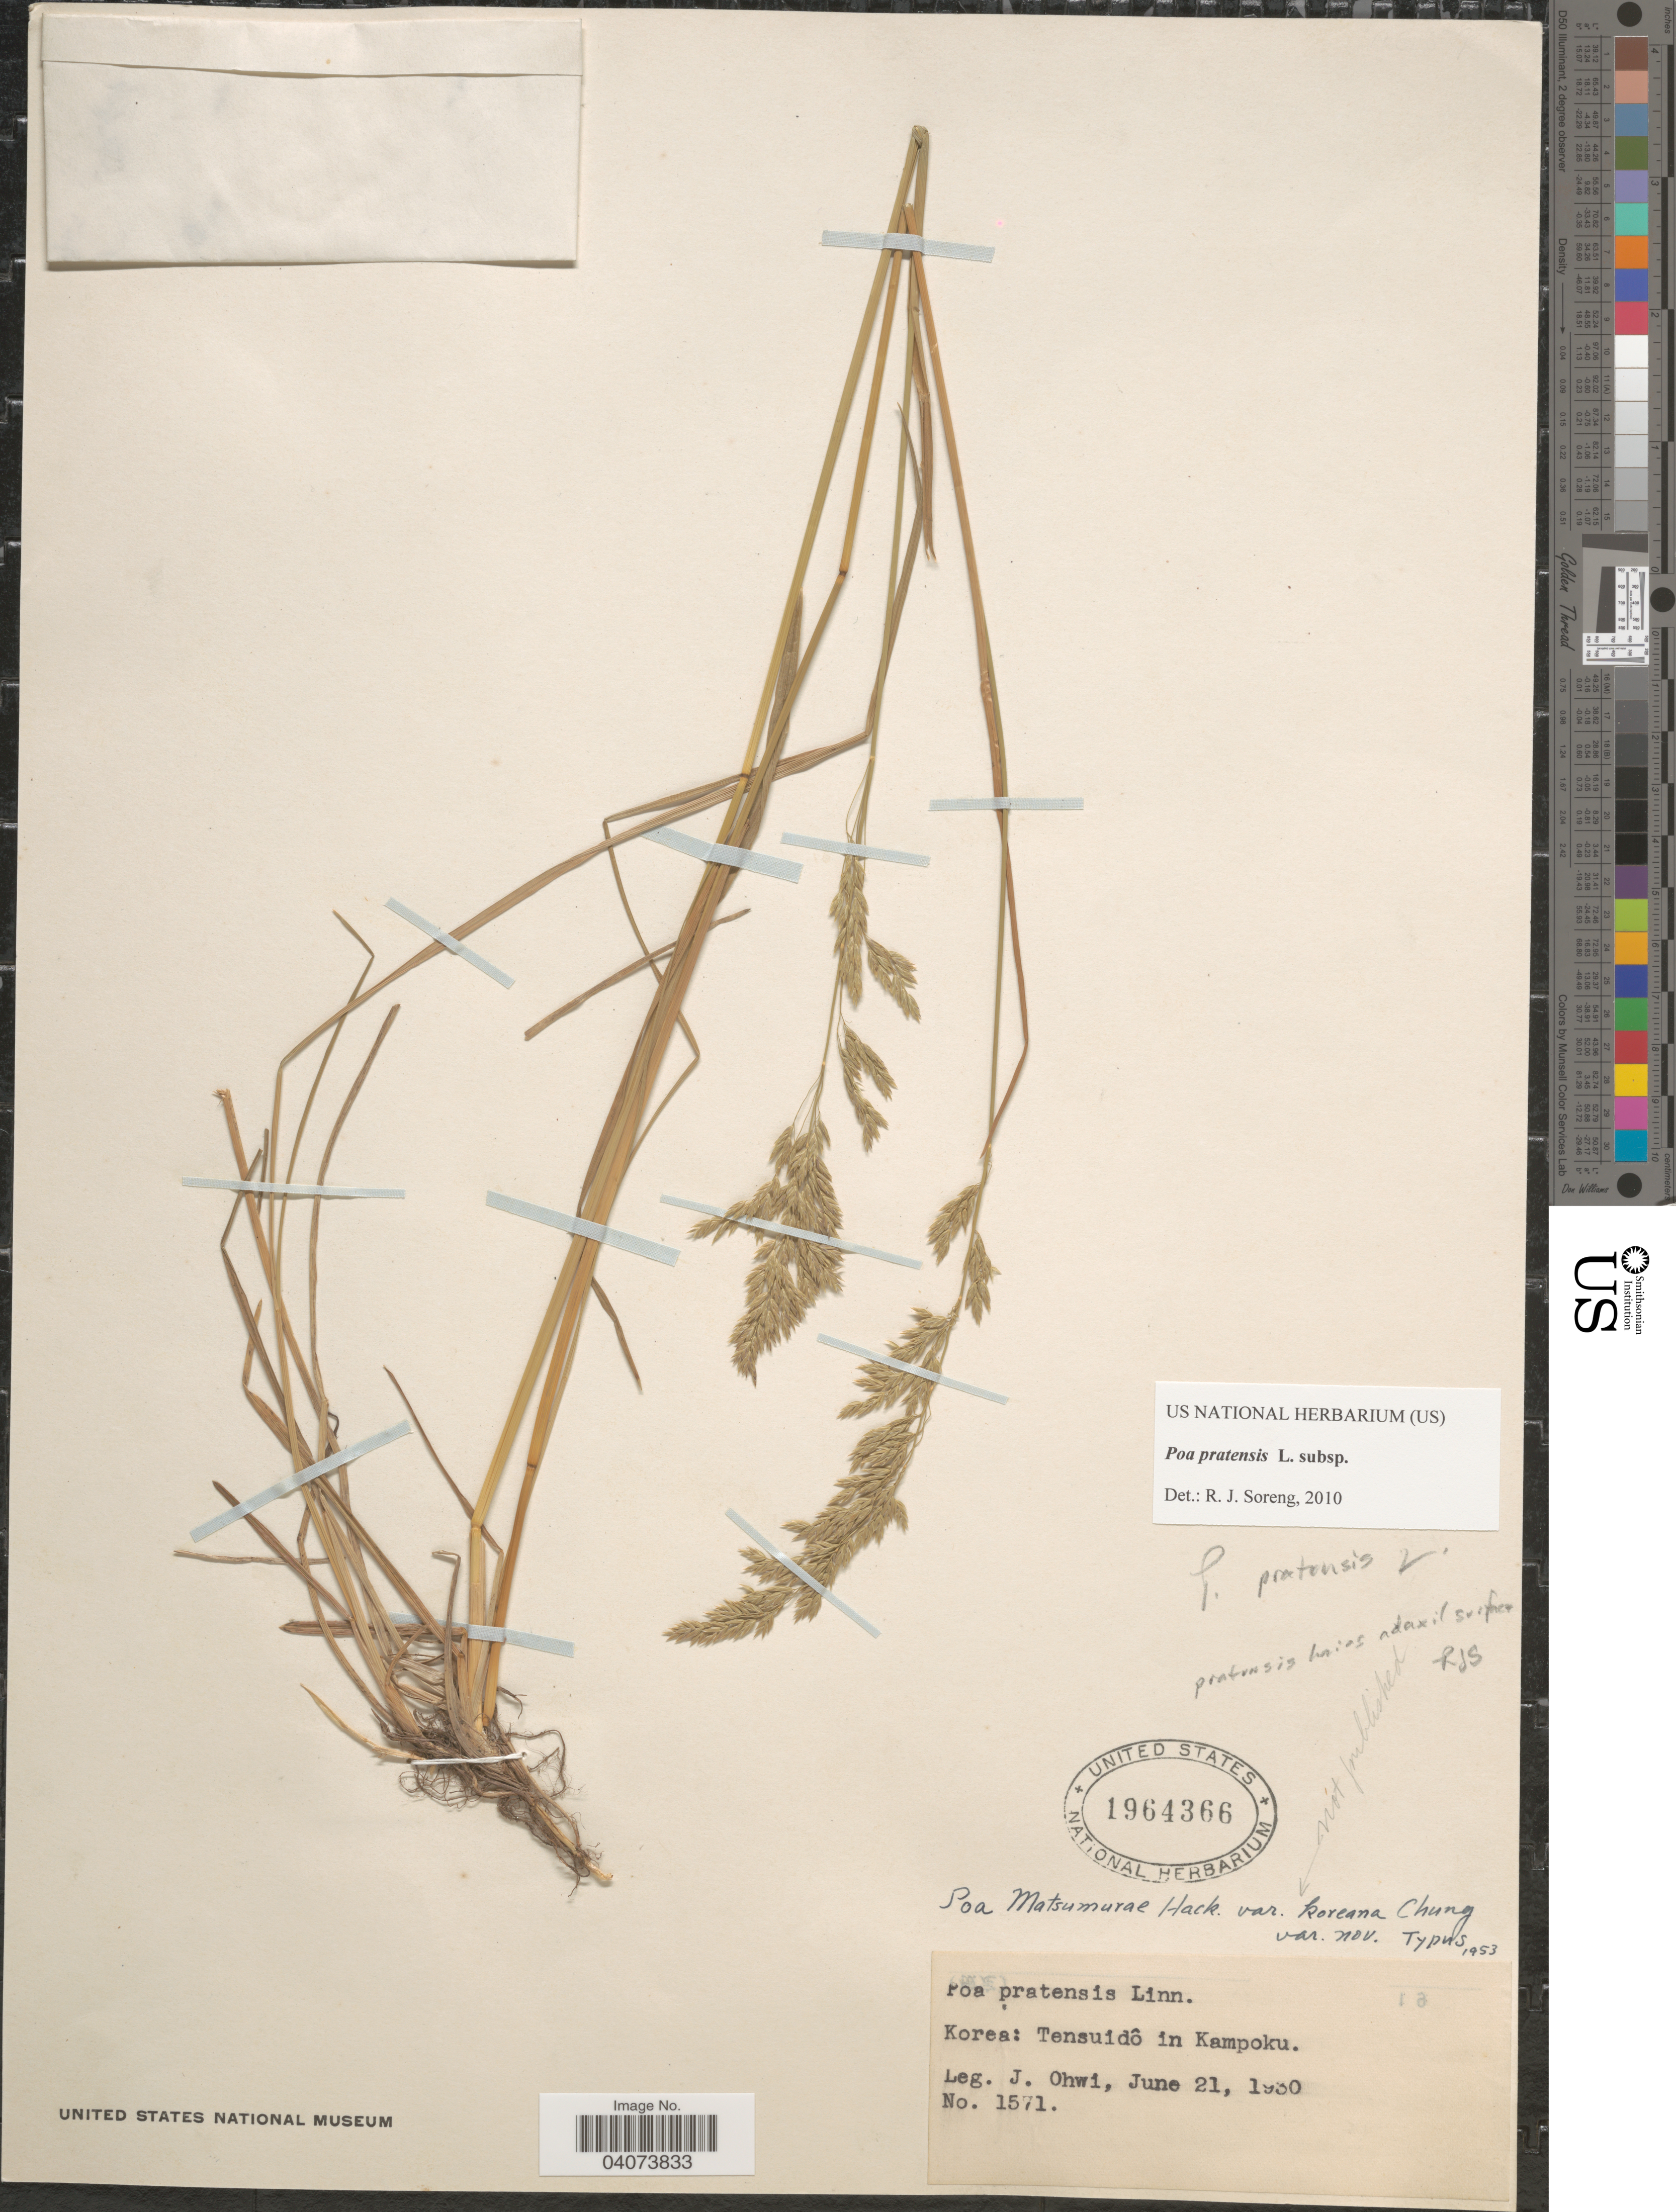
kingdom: Plantae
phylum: Tracheophyta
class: Liliopsida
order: Poales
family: Poaceae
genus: Poa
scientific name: Poa pratensis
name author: L.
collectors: J. Ohwi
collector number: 1571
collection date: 1930-06-21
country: North Korea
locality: Tensuidô in Kampoku.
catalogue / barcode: US 1964366